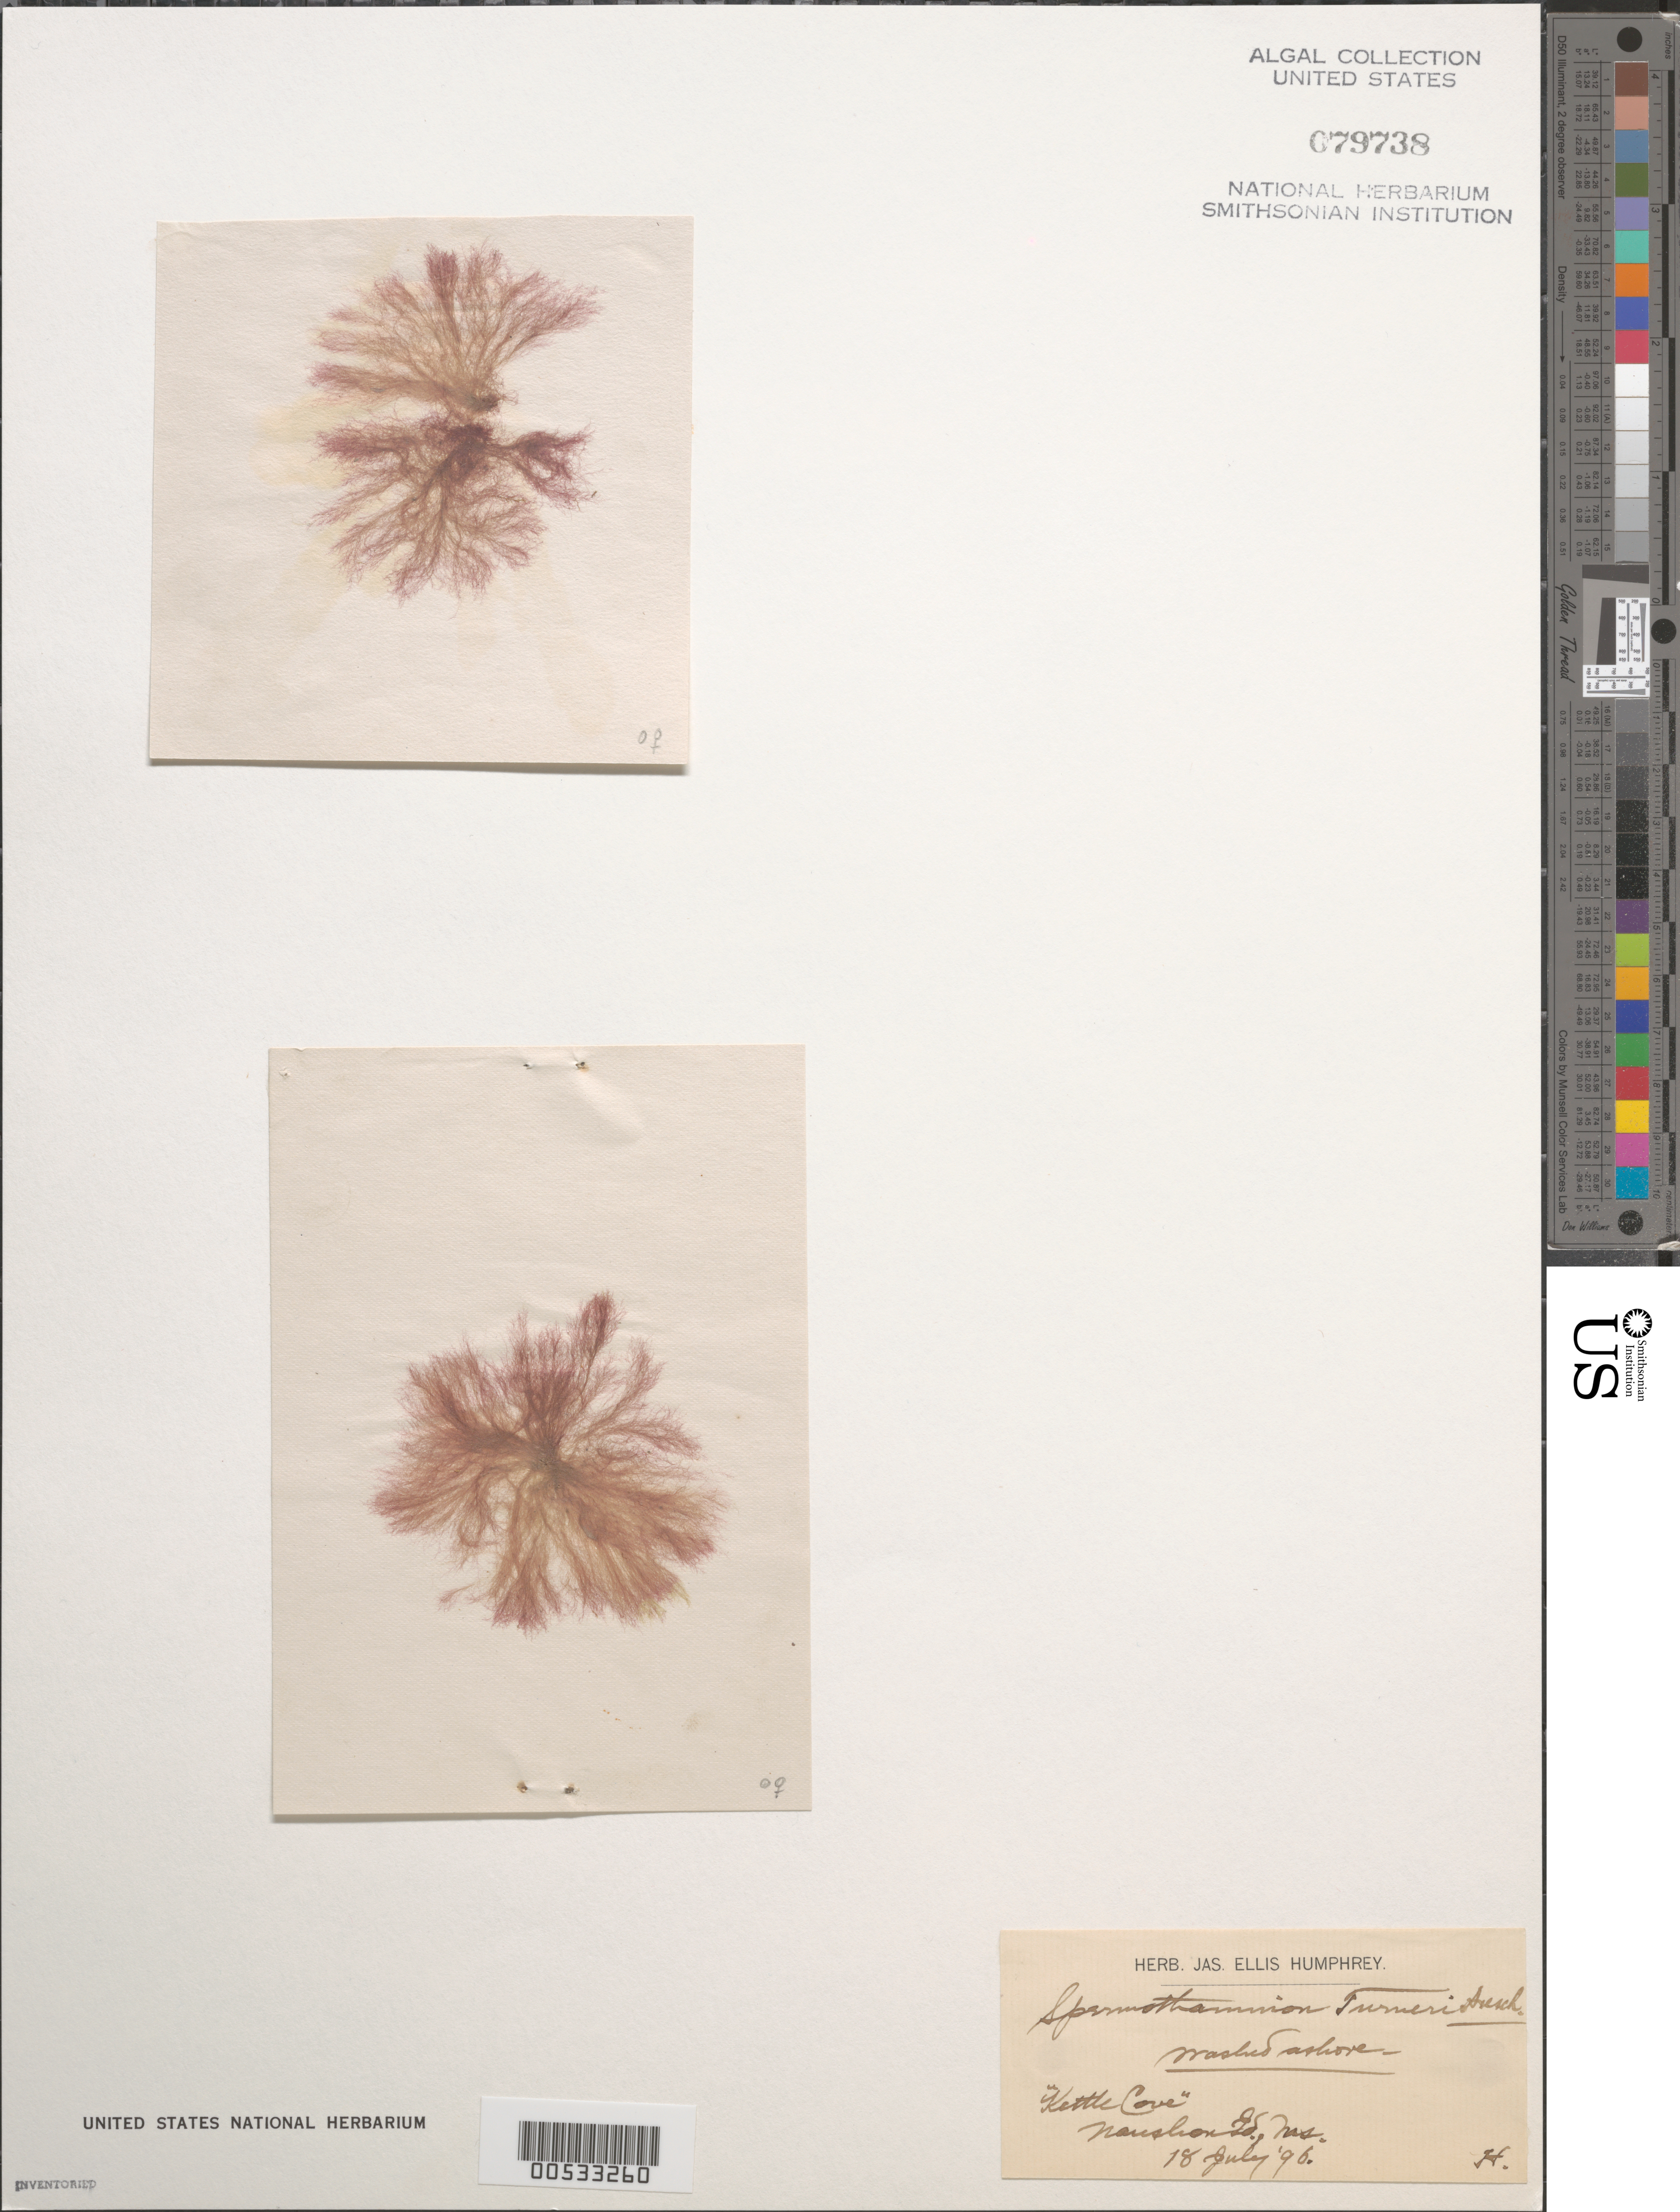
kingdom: Plantae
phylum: Rhodophyta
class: Florideophyceae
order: Ceramiales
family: Ceramiaceae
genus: Scagelothamnion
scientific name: Scagelothamnion turneri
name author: (Mert. ex Roth) A. Athanasiadis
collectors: J. Humphrey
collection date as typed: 18 Jul 1896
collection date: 1896-07-18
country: United States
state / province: Massachusetts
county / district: Dukes County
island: Naushon Island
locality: Kettle Cove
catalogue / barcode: US 79738